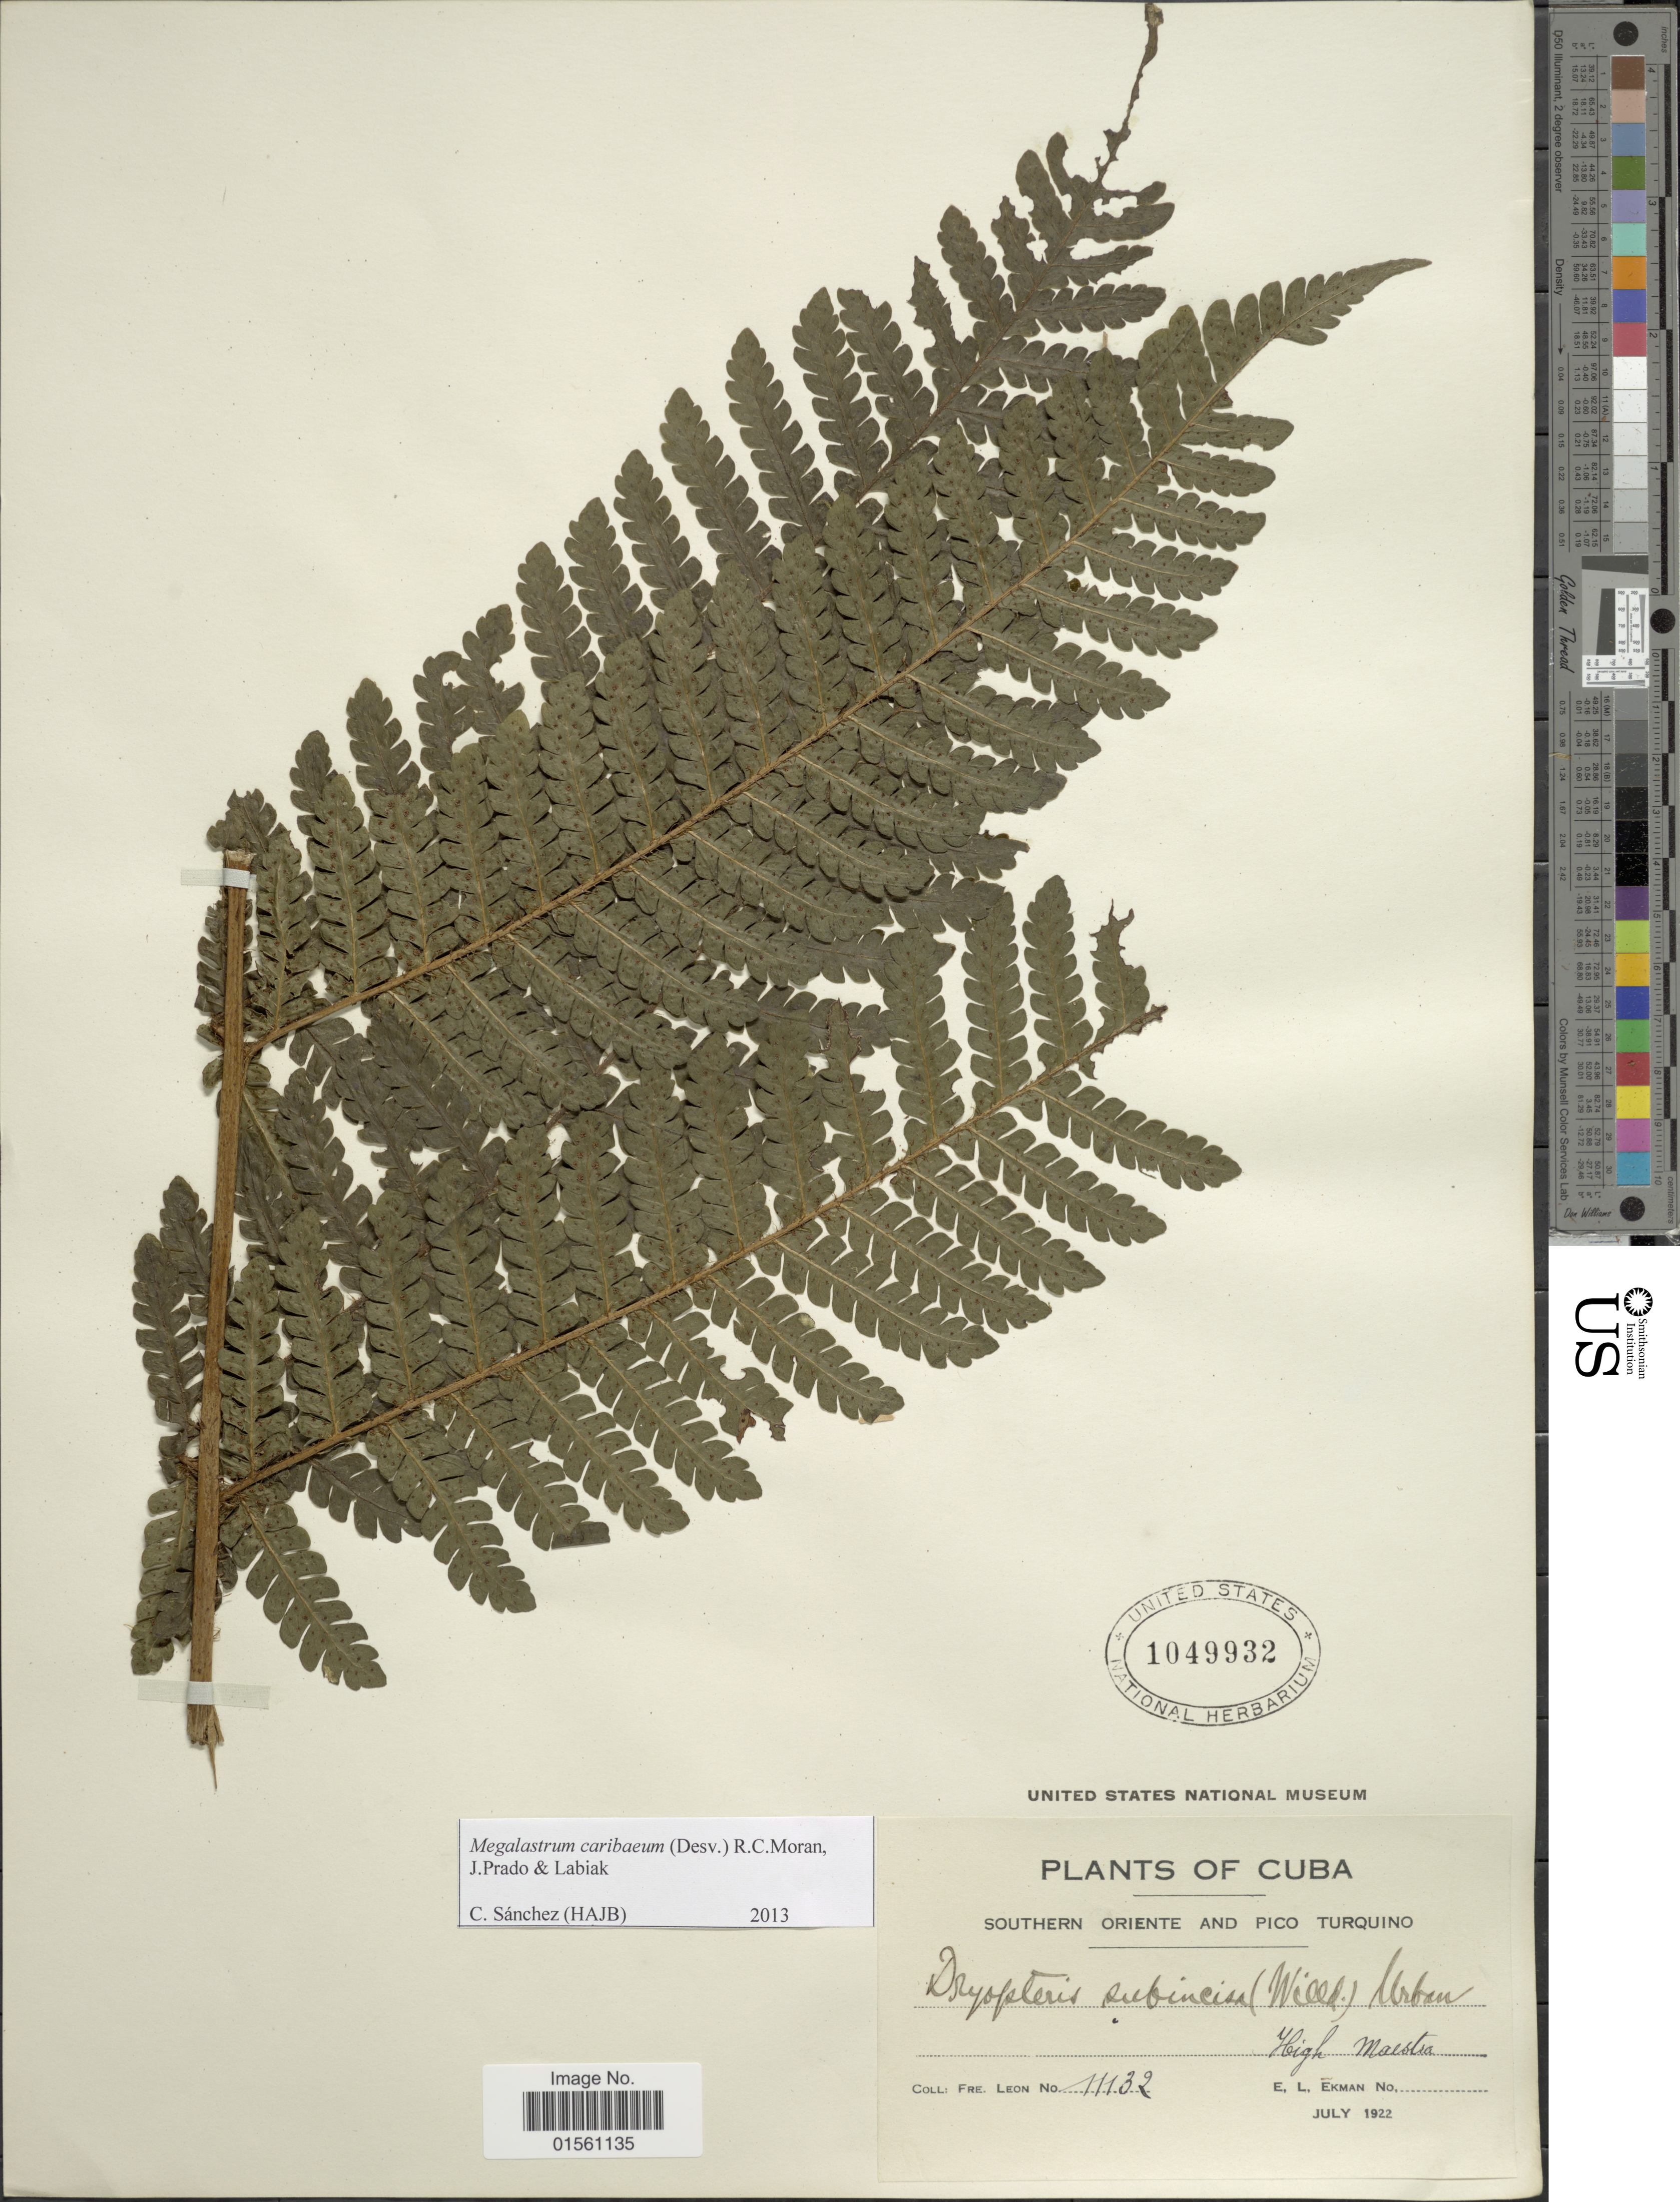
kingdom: Plantae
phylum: Tracheophyta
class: Polypodiopsida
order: Polypodiales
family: Dryopteridaceae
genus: Megalastrum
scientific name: Megalastrum caribaeum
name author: (Desv.) R.C. Moran et al.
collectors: Bro. León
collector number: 11132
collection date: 1922-07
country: Cuba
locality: Southern Oriente and Pico Turquino, High Maestra.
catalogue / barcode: US 1049932